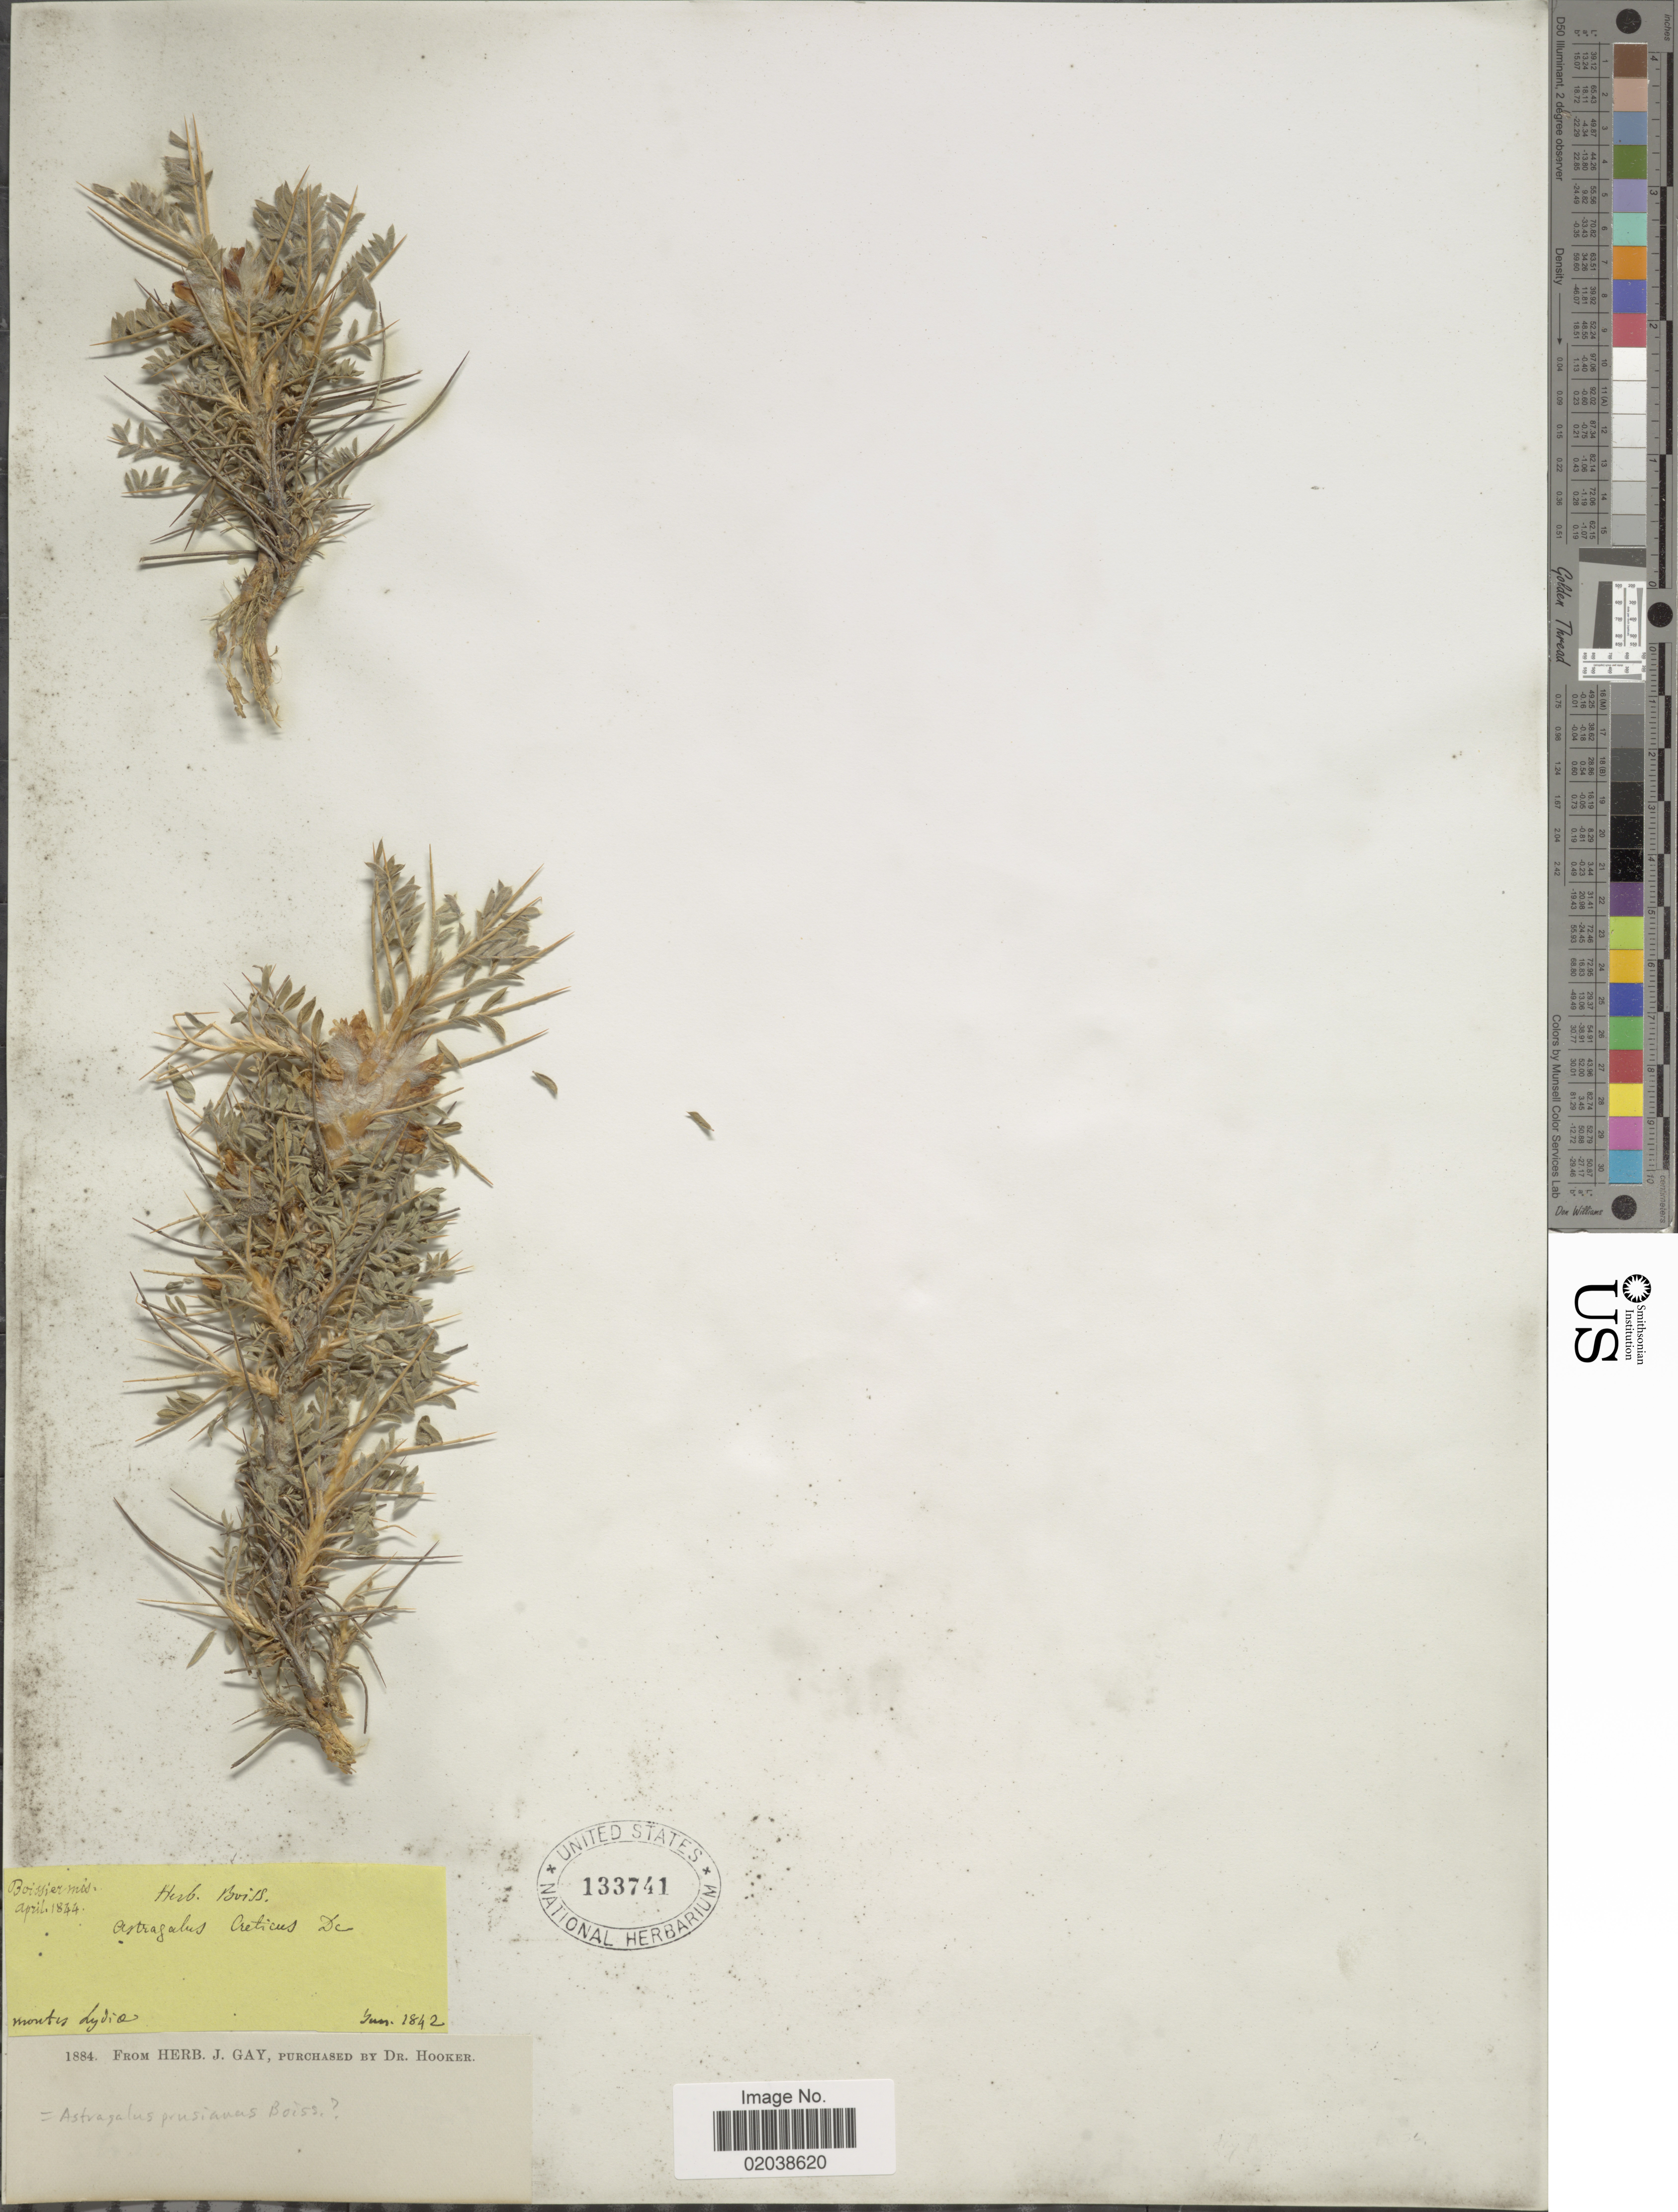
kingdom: Plantae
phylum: Tracheophyta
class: Magnoliopsida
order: Fabales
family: Fabaceae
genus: Astragalus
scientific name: Astragalus prusianus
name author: Boiss.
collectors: ex herb. E. Boissier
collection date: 1842-06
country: Turkey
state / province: Kutahya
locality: montes Lydia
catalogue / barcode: US 133741